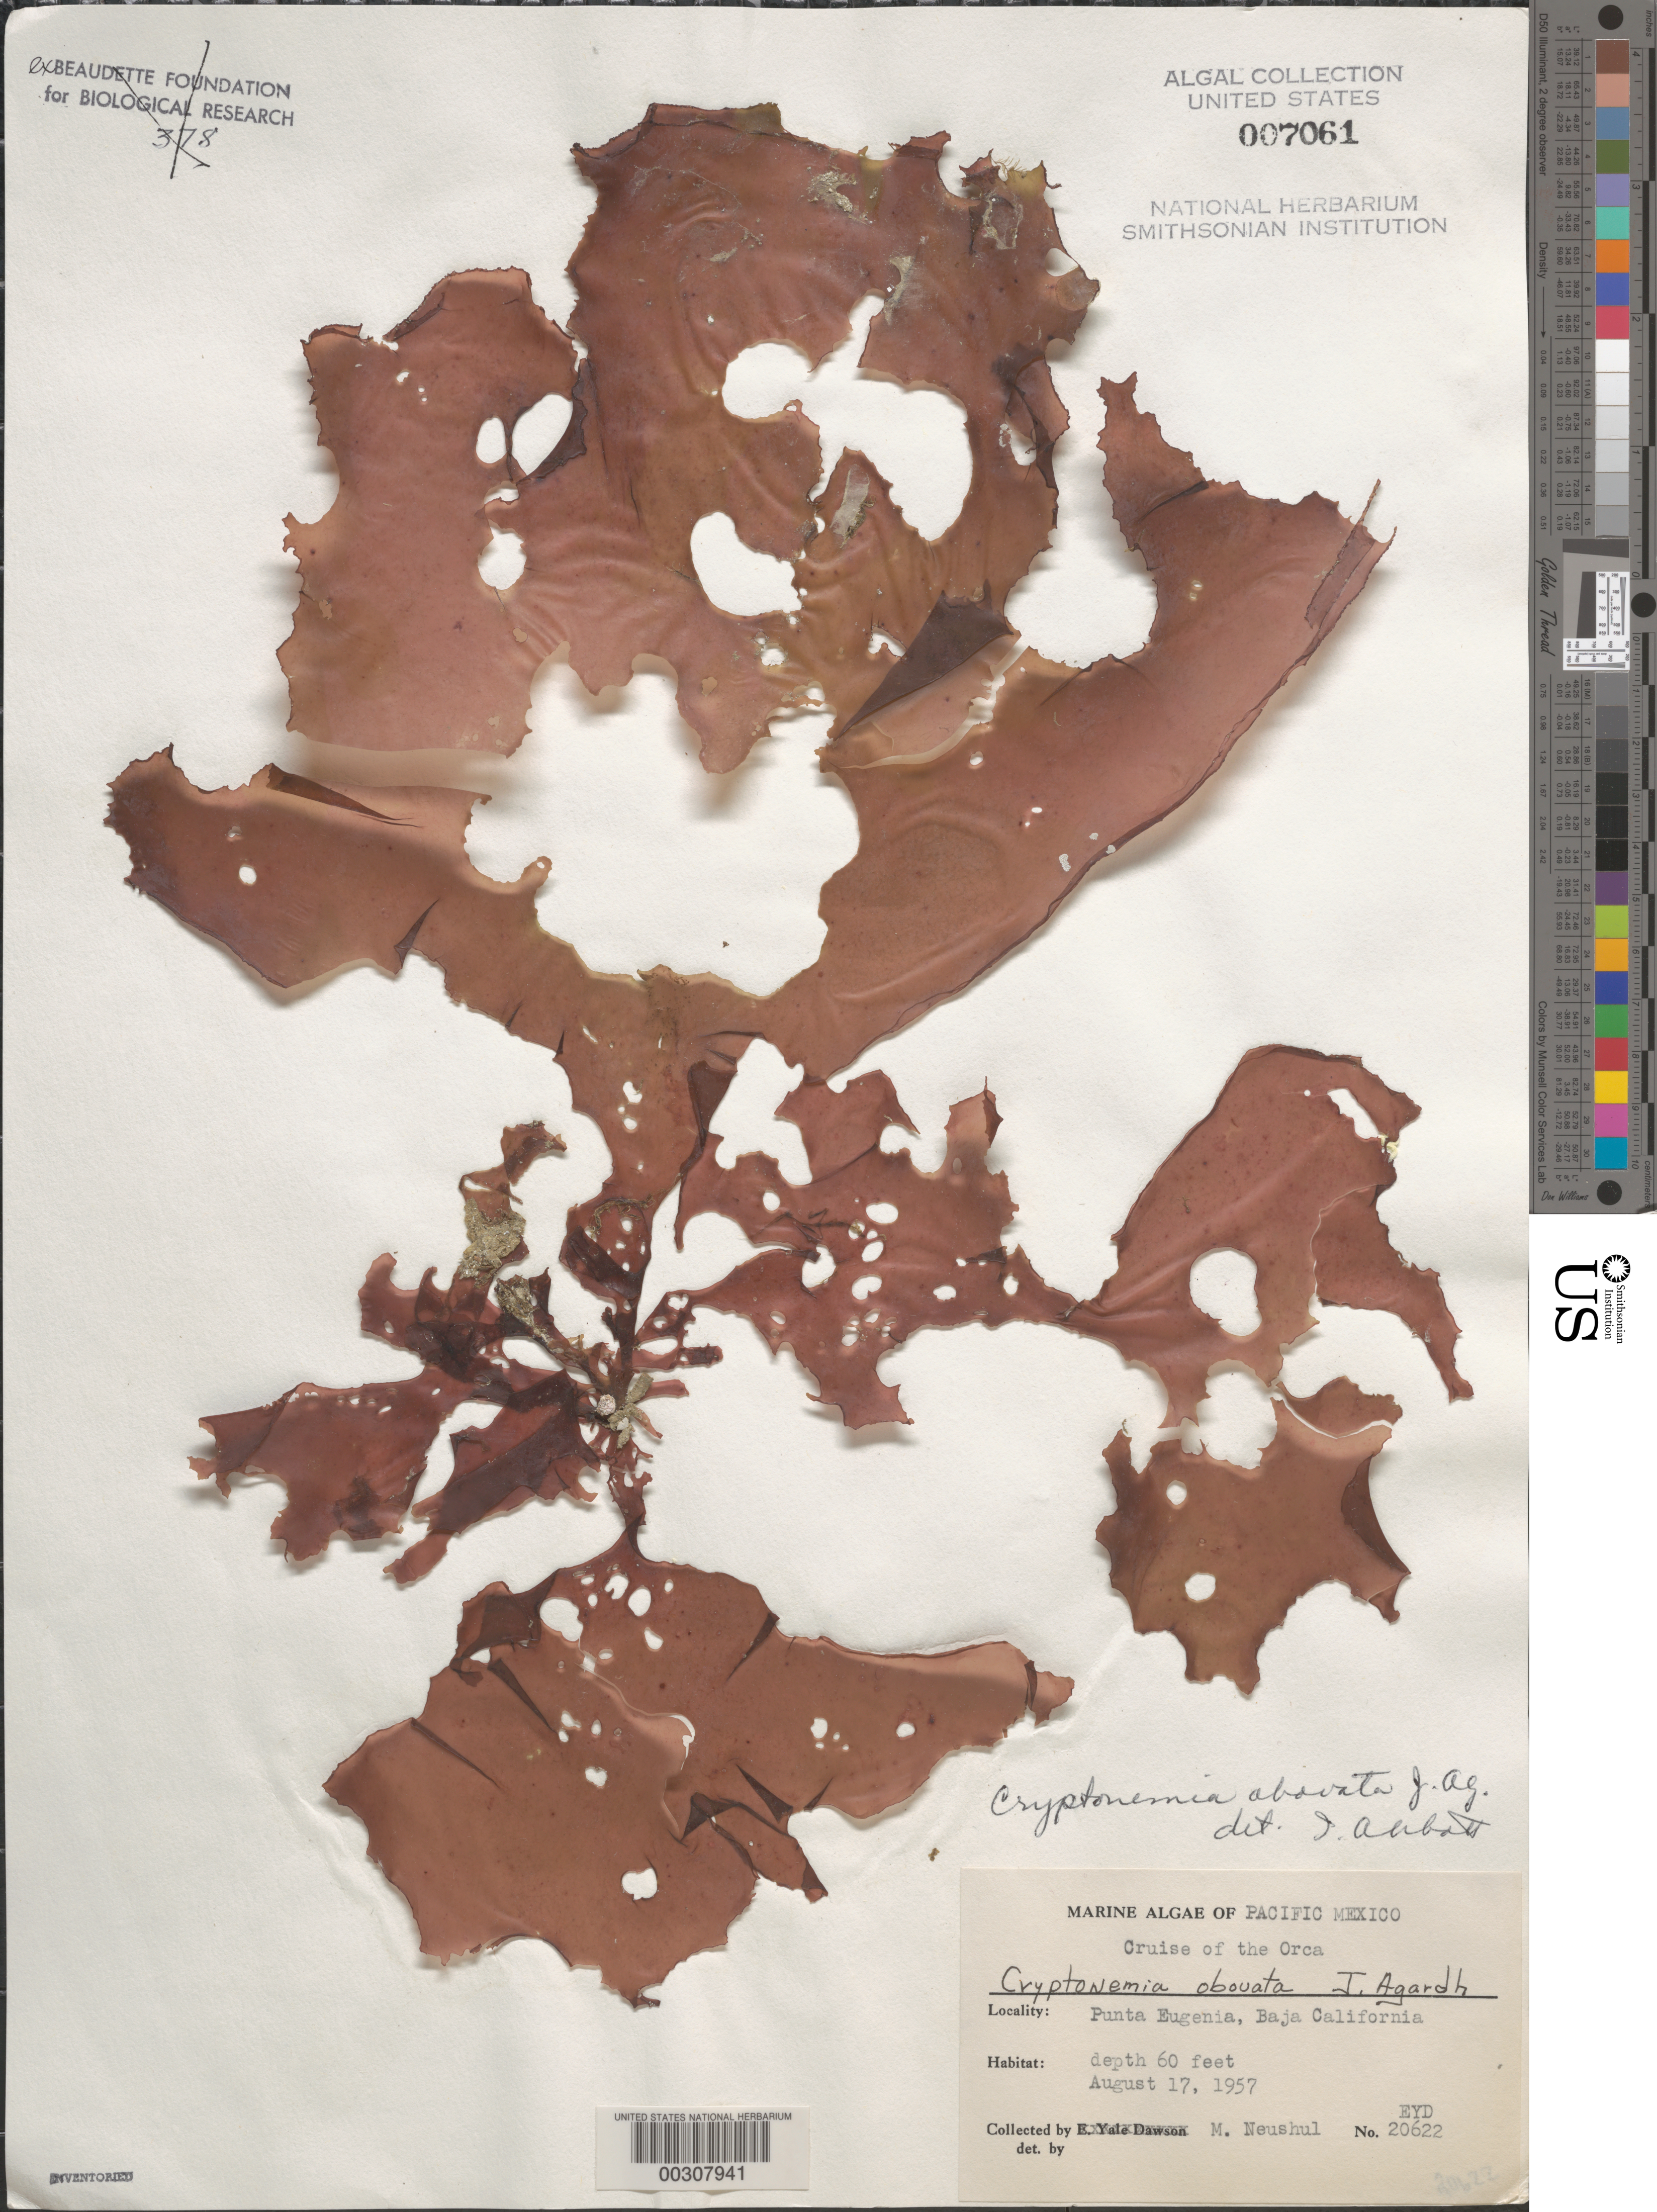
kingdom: Plantae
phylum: Rhodophyta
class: Florideophyceae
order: Halymeniales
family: Halymeniaceae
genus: Cryptonemia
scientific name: Cryptonemia obovata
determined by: Abbott, Isabella A.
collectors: M. Neushul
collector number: EYD 20622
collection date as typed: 17 Aug 1957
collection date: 1957-08-17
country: Mexico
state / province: Baja California Sur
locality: Punta Eugenia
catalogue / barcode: US 7061